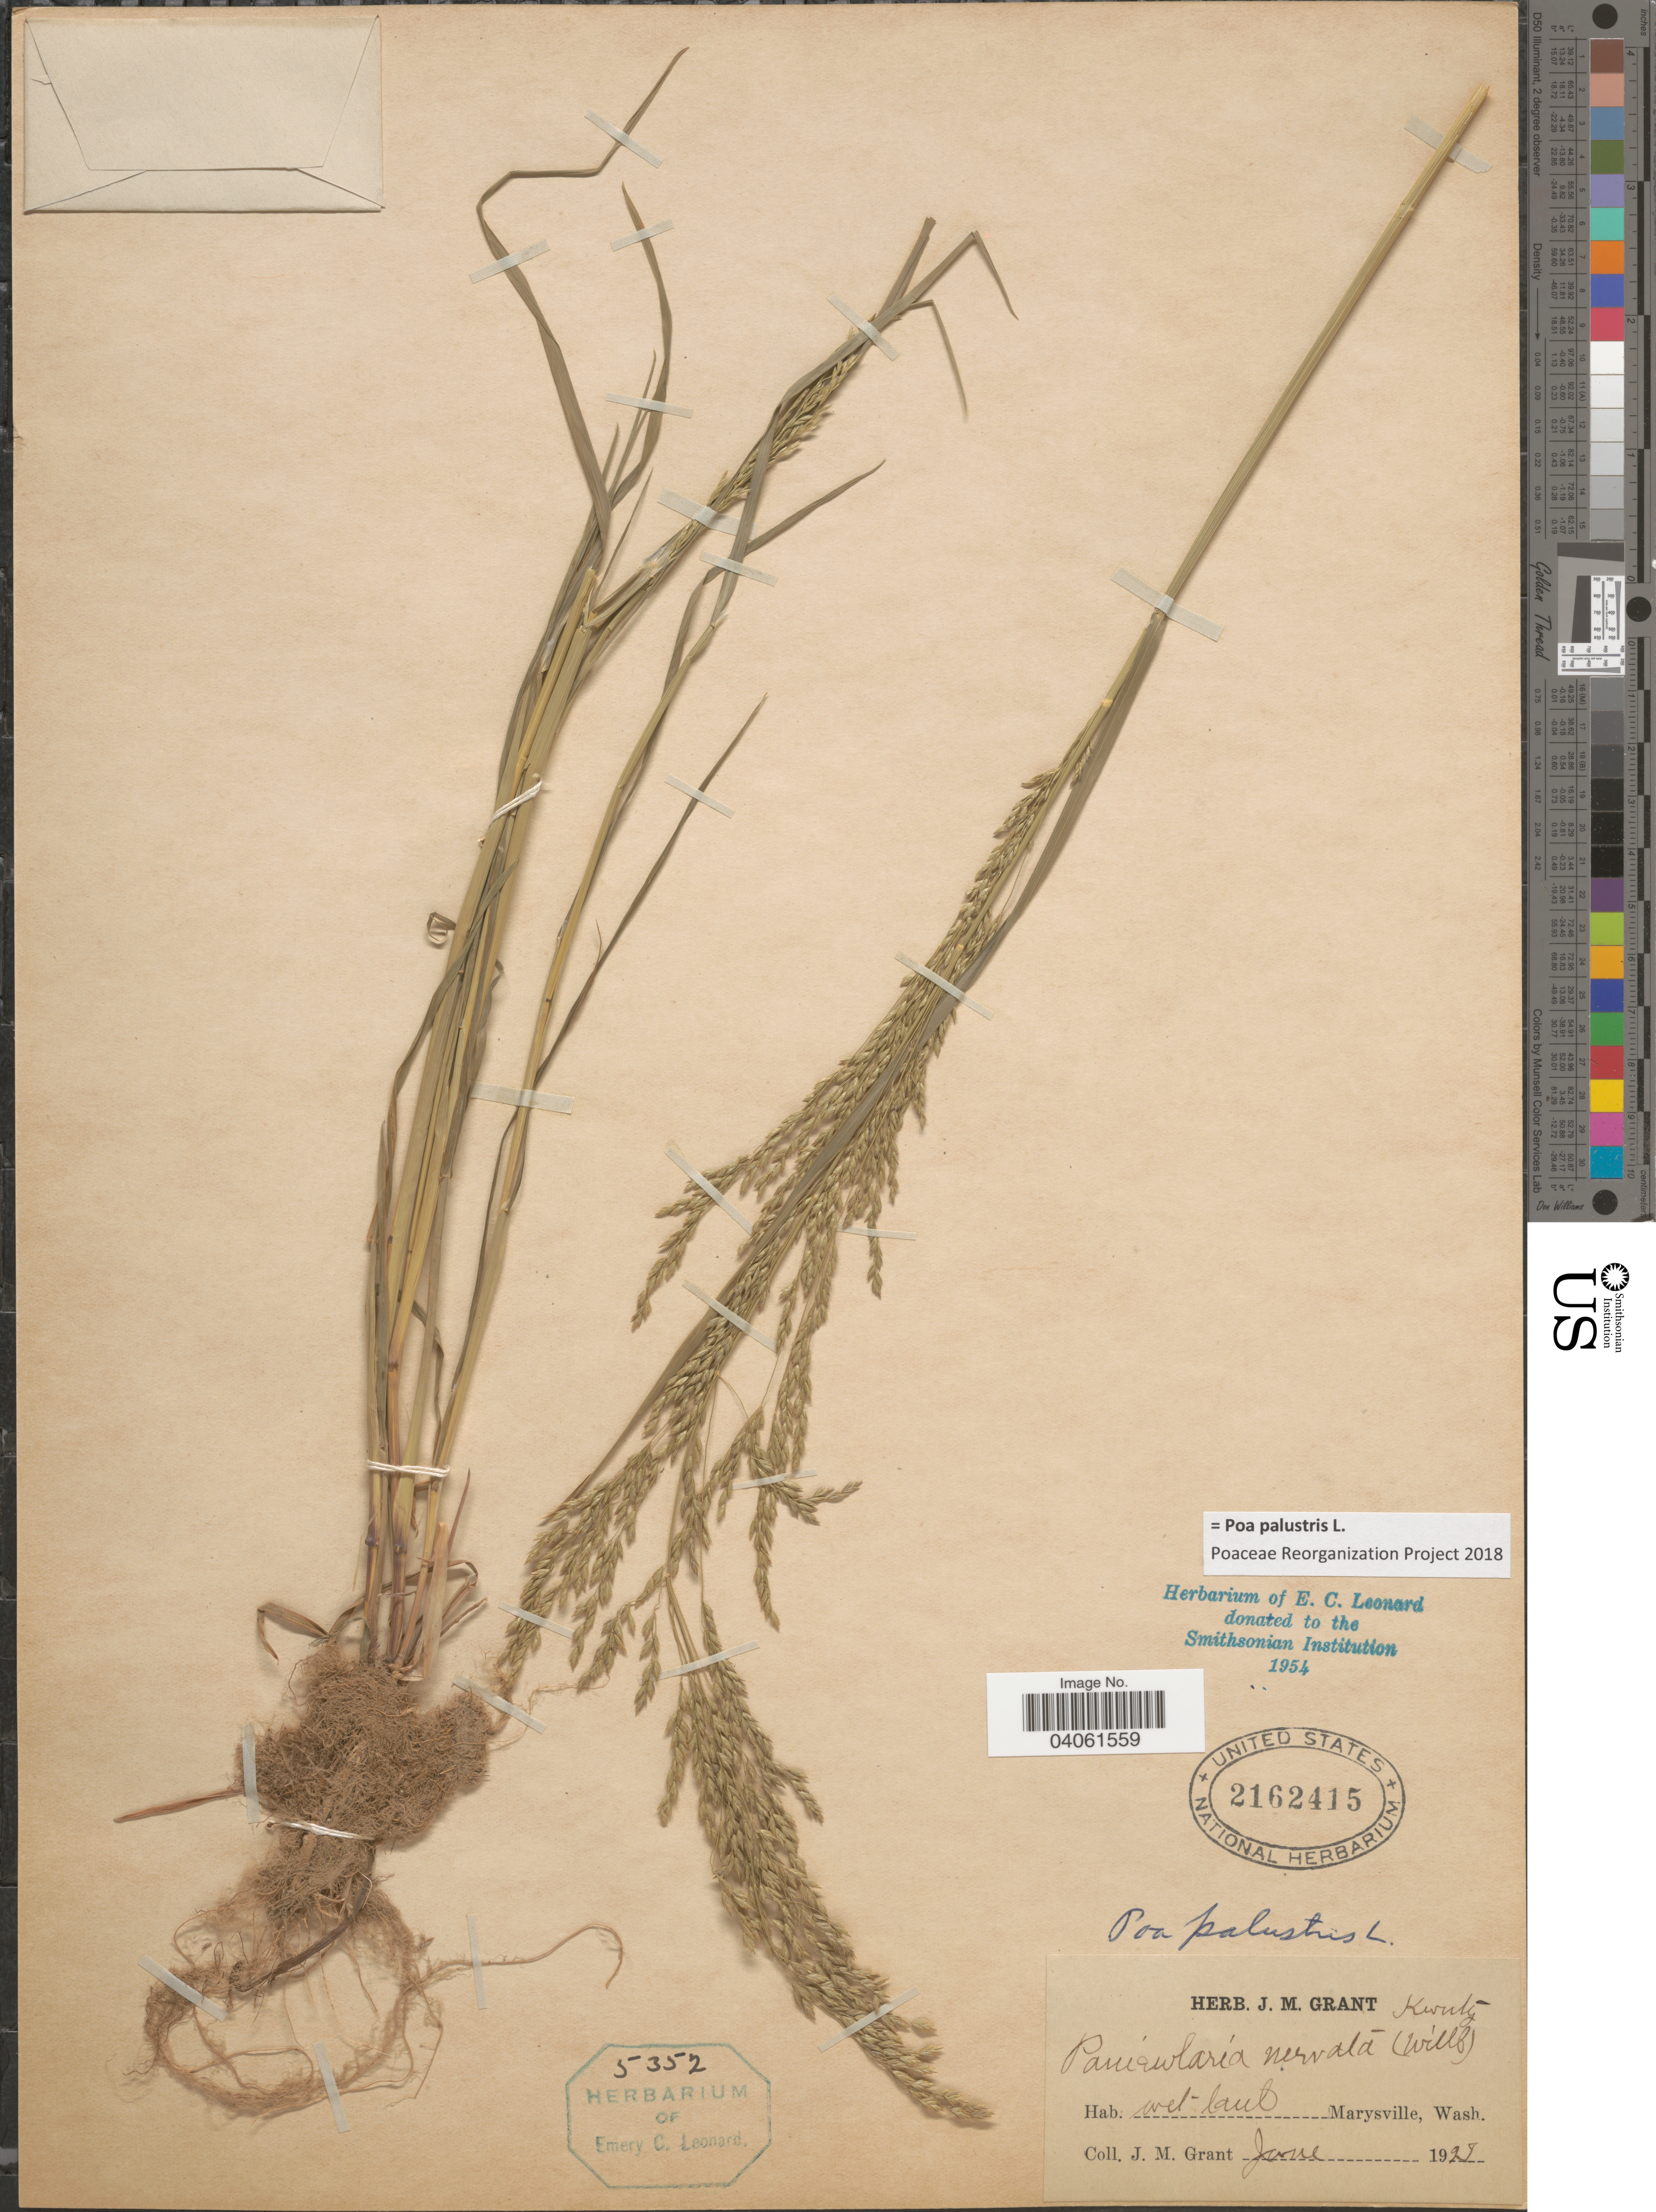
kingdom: Plantae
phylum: Tracheophyta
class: Liliopsida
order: Poales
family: Poaceae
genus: Poa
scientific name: Poa palustris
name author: L.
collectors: J. M. Grant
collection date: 1929-06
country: United States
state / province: Washington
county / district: Snohomish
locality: Marysville.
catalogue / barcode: US 2162415